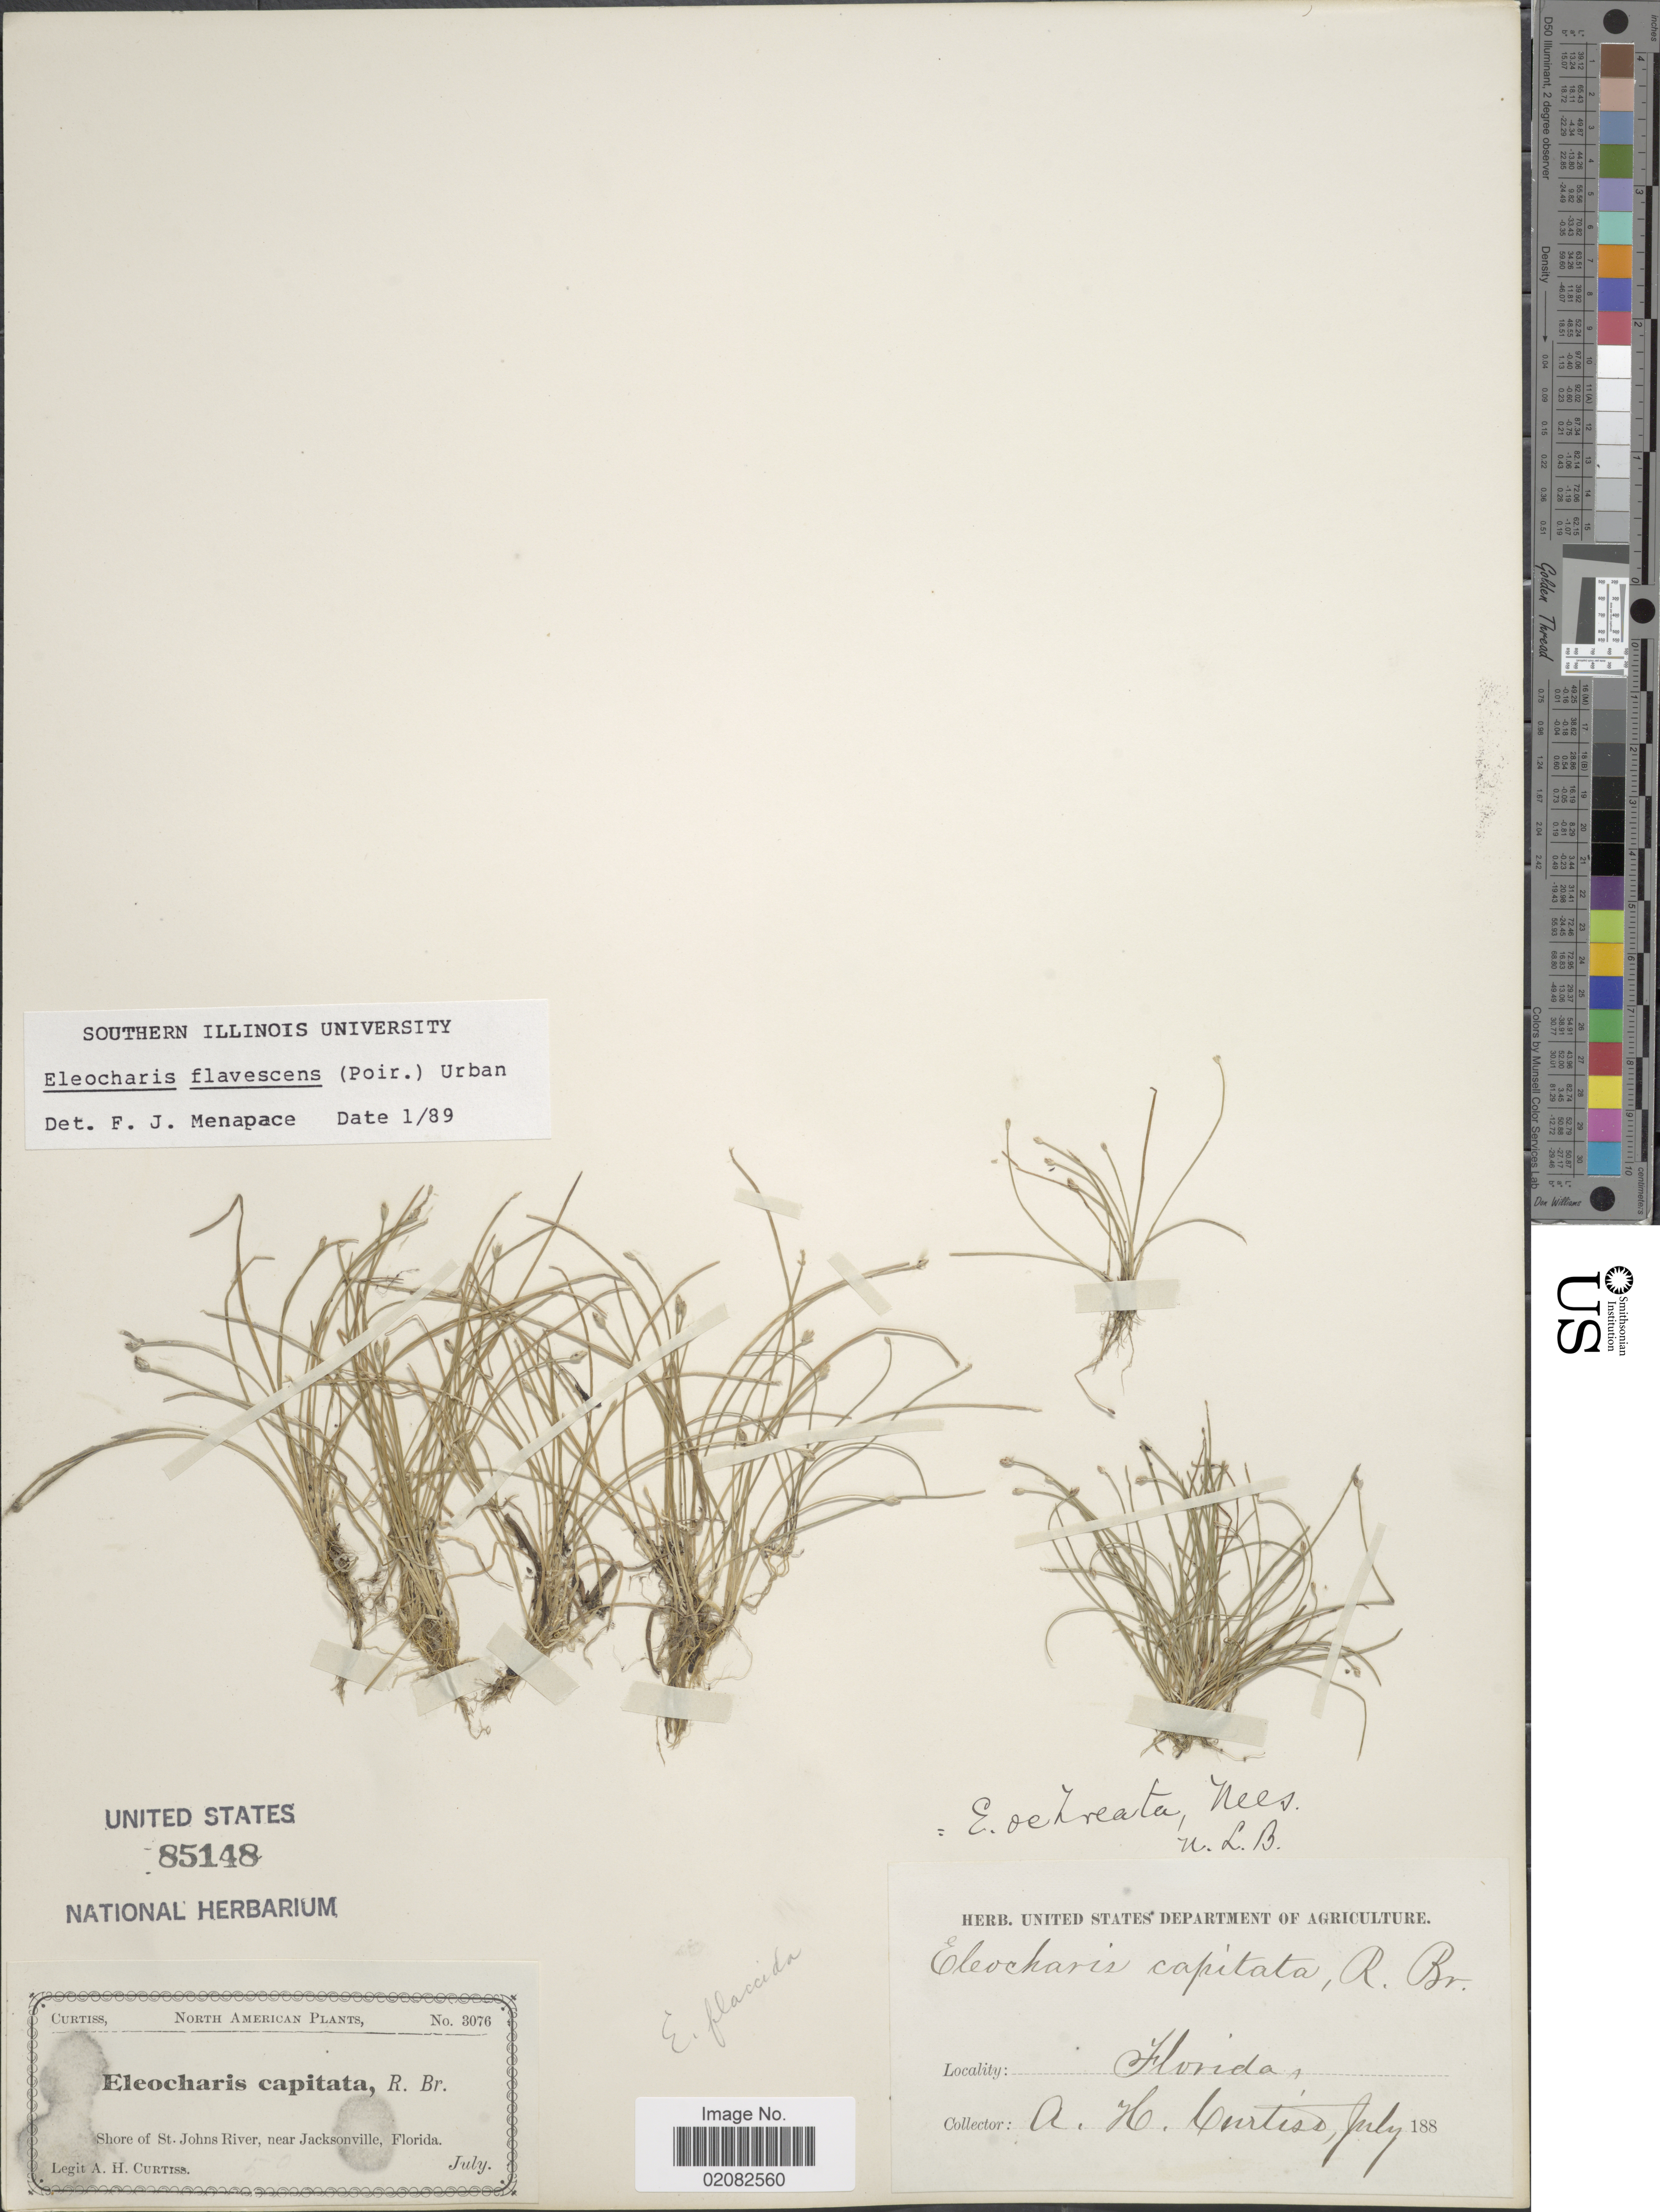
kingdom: Plantae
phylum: Tracheophyta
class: Liliopsida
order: Poales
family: Cyperaceae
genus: Eleocharis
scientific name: Eleocharis flavescens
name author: (Poir.) Urb.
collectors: A. H. Curtiss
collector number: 3076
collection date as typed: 188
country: United States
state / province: Florida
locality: Shore of St. John's River, near Jacksonville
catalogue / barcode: US 85148